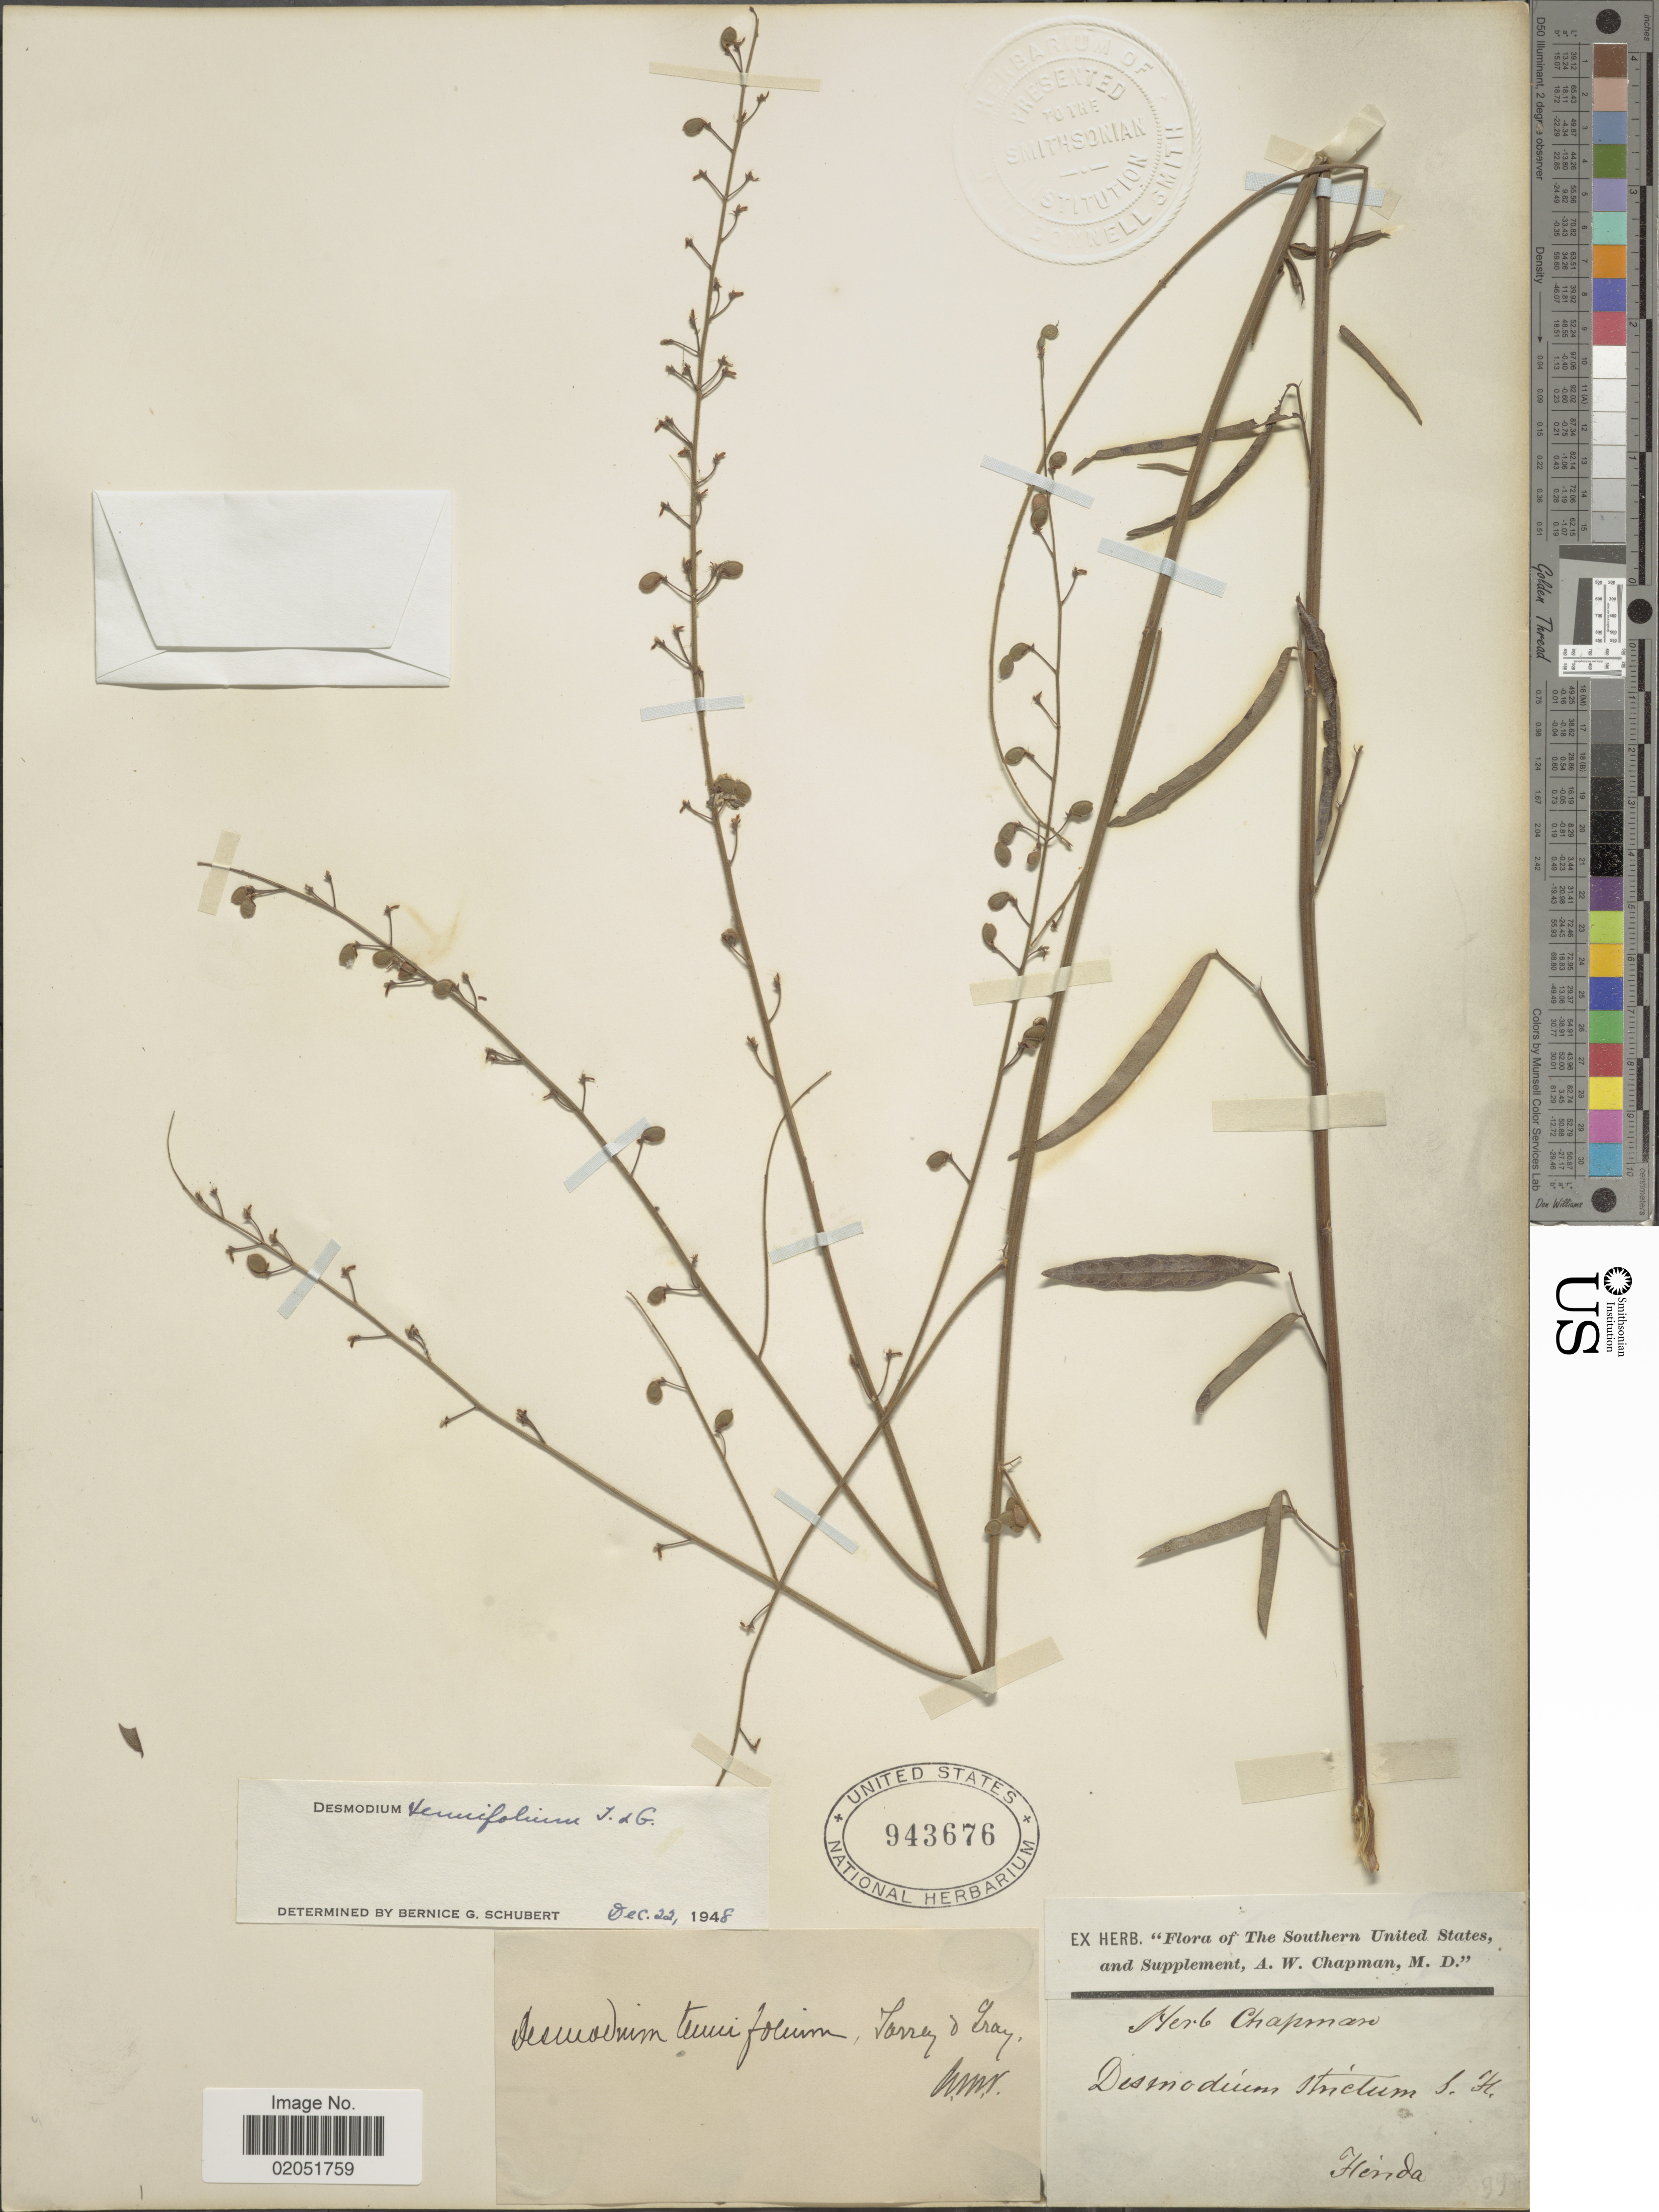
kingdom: Plantae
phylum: Tracheophyta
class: Magnoliopsida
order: Fabales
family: Fabaceae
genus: Desmodium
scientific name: Desmodium tenuifolium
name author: Torr. & A. Gray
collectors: A. W. Chapman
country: United States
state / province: Florida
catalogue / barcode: US 943676